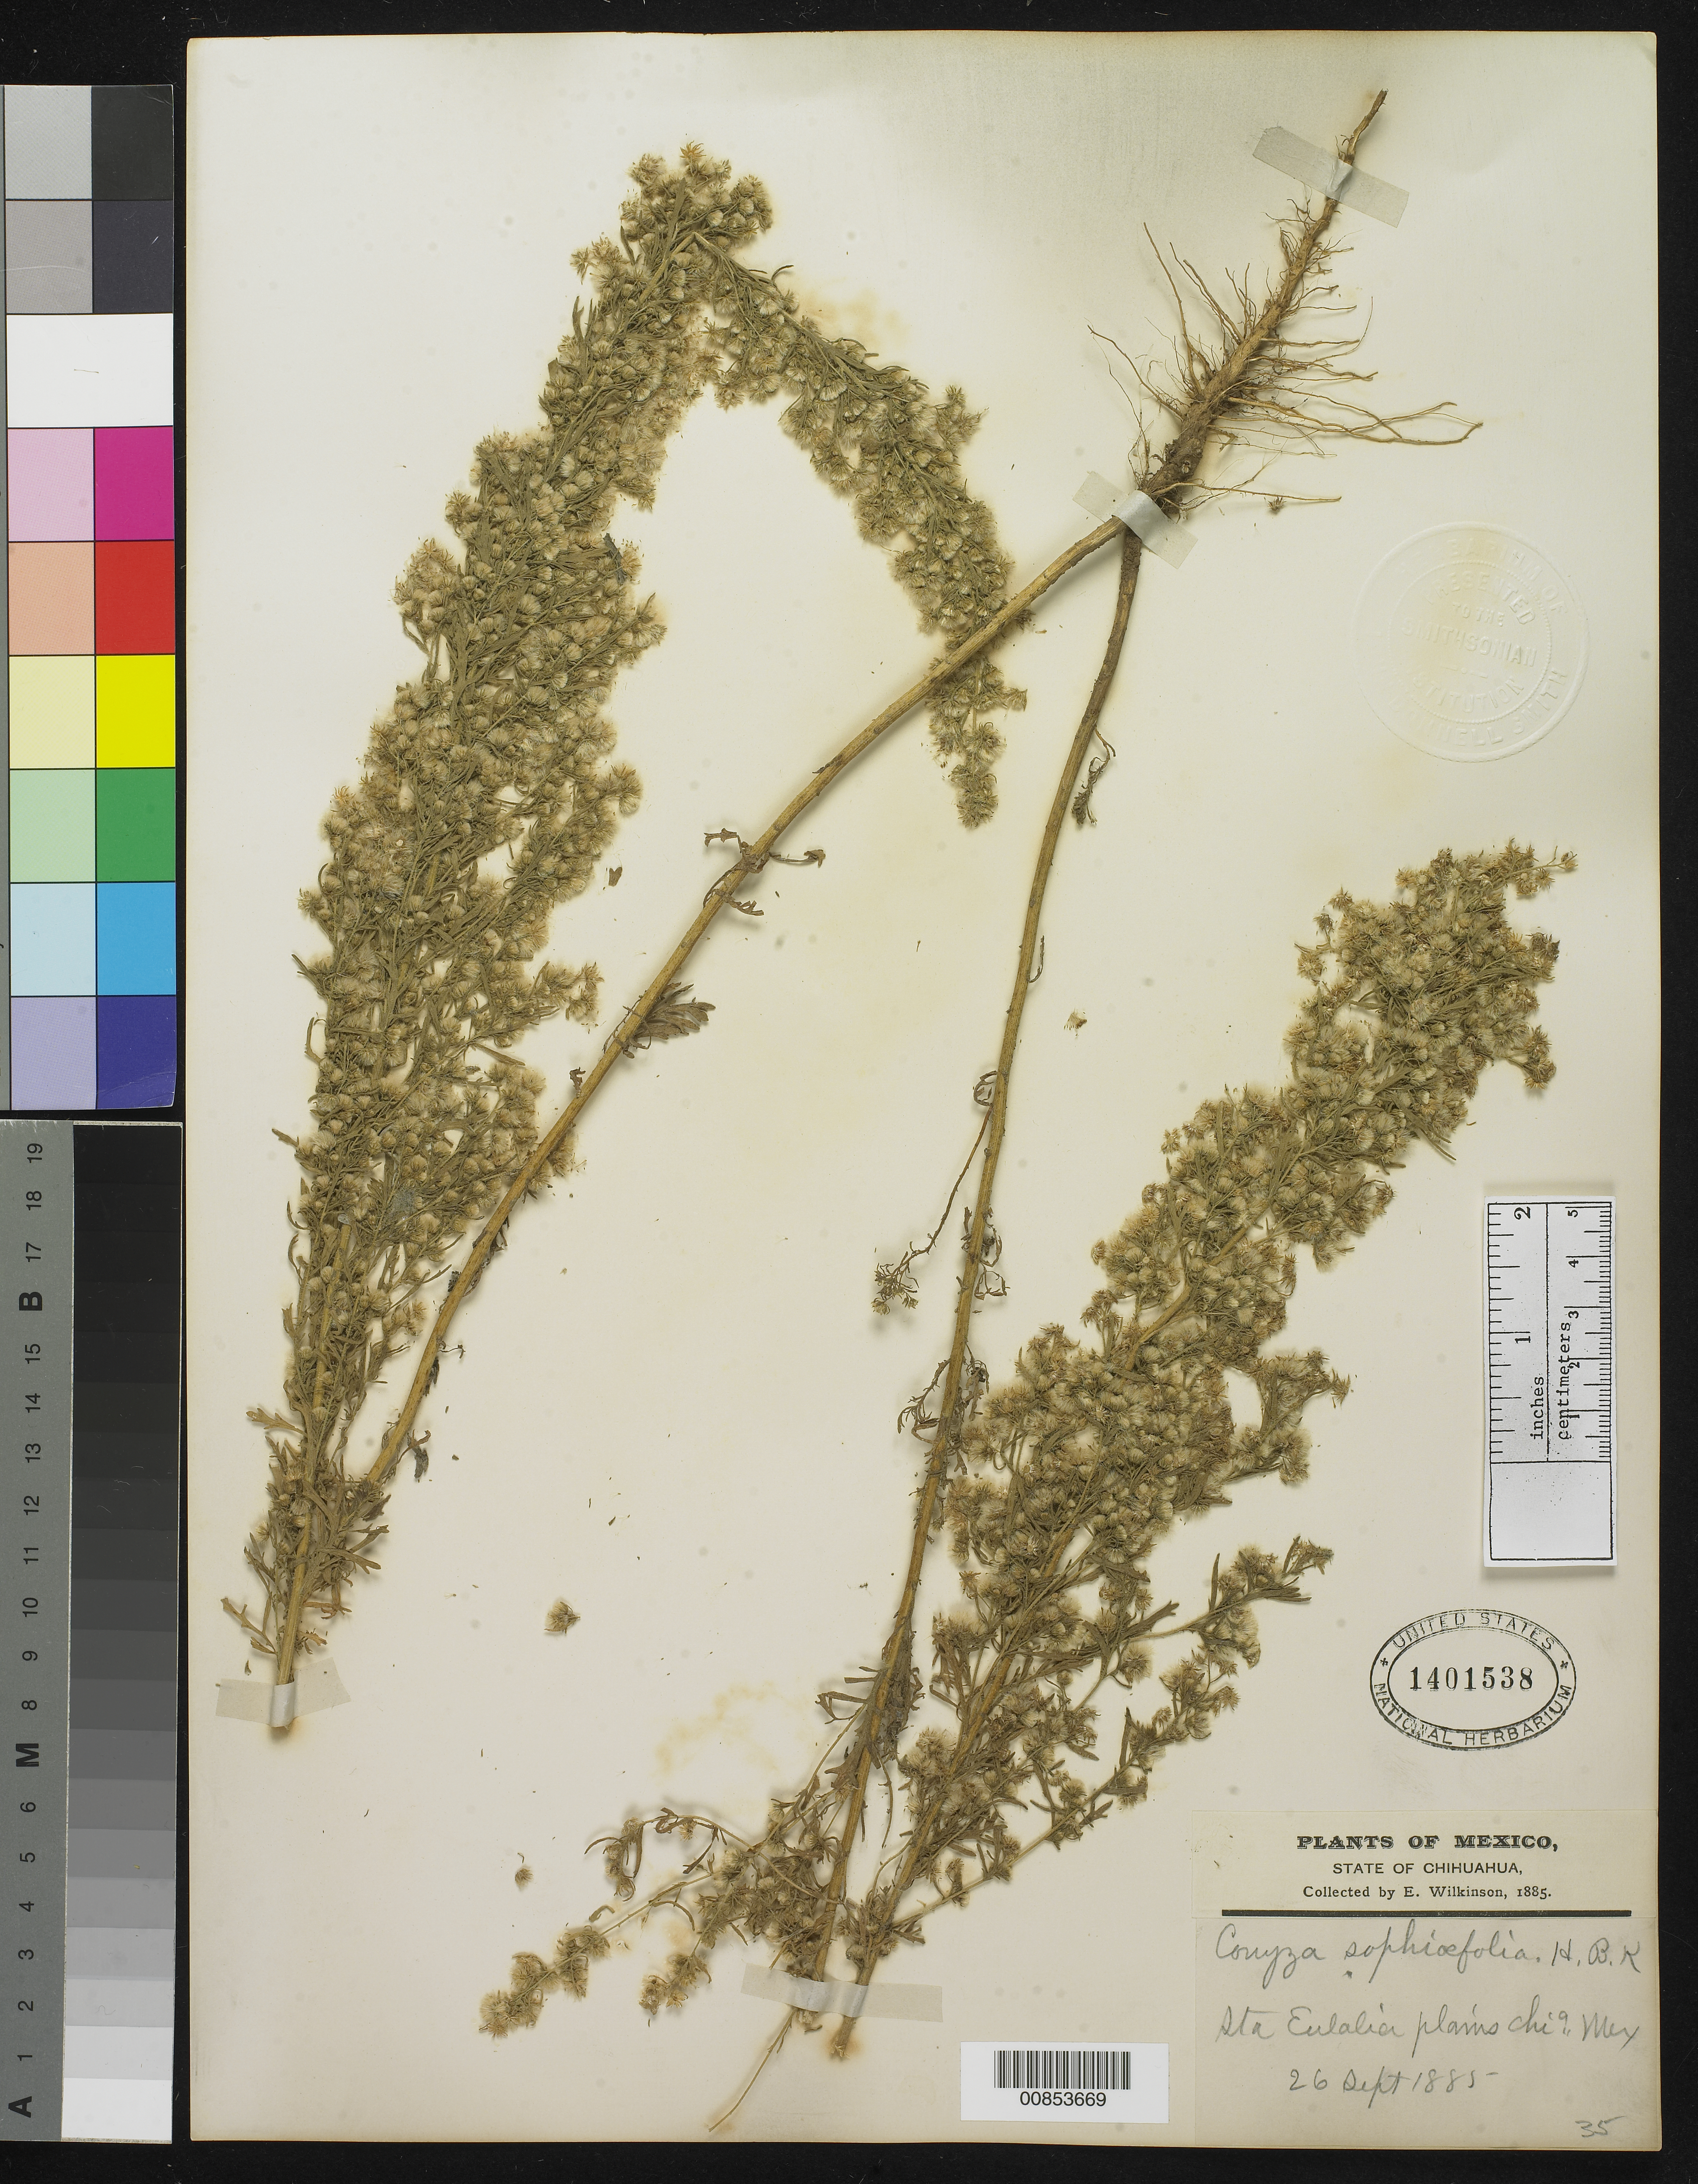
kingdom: Plantae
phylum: Tracheophyta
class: Magnoliopsida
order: Asterales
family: Asteraceae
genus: Conyza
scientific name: Conyza sophiaefolia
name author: Kunth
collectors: E. Wilkinson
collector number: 35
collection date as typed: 26 Sep 1885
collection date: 1885-09-26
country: Mexico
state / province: Chihuahua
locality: Sta Eulalia Plains, Chihuahua.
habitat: Plains.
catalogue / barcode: US 1401538